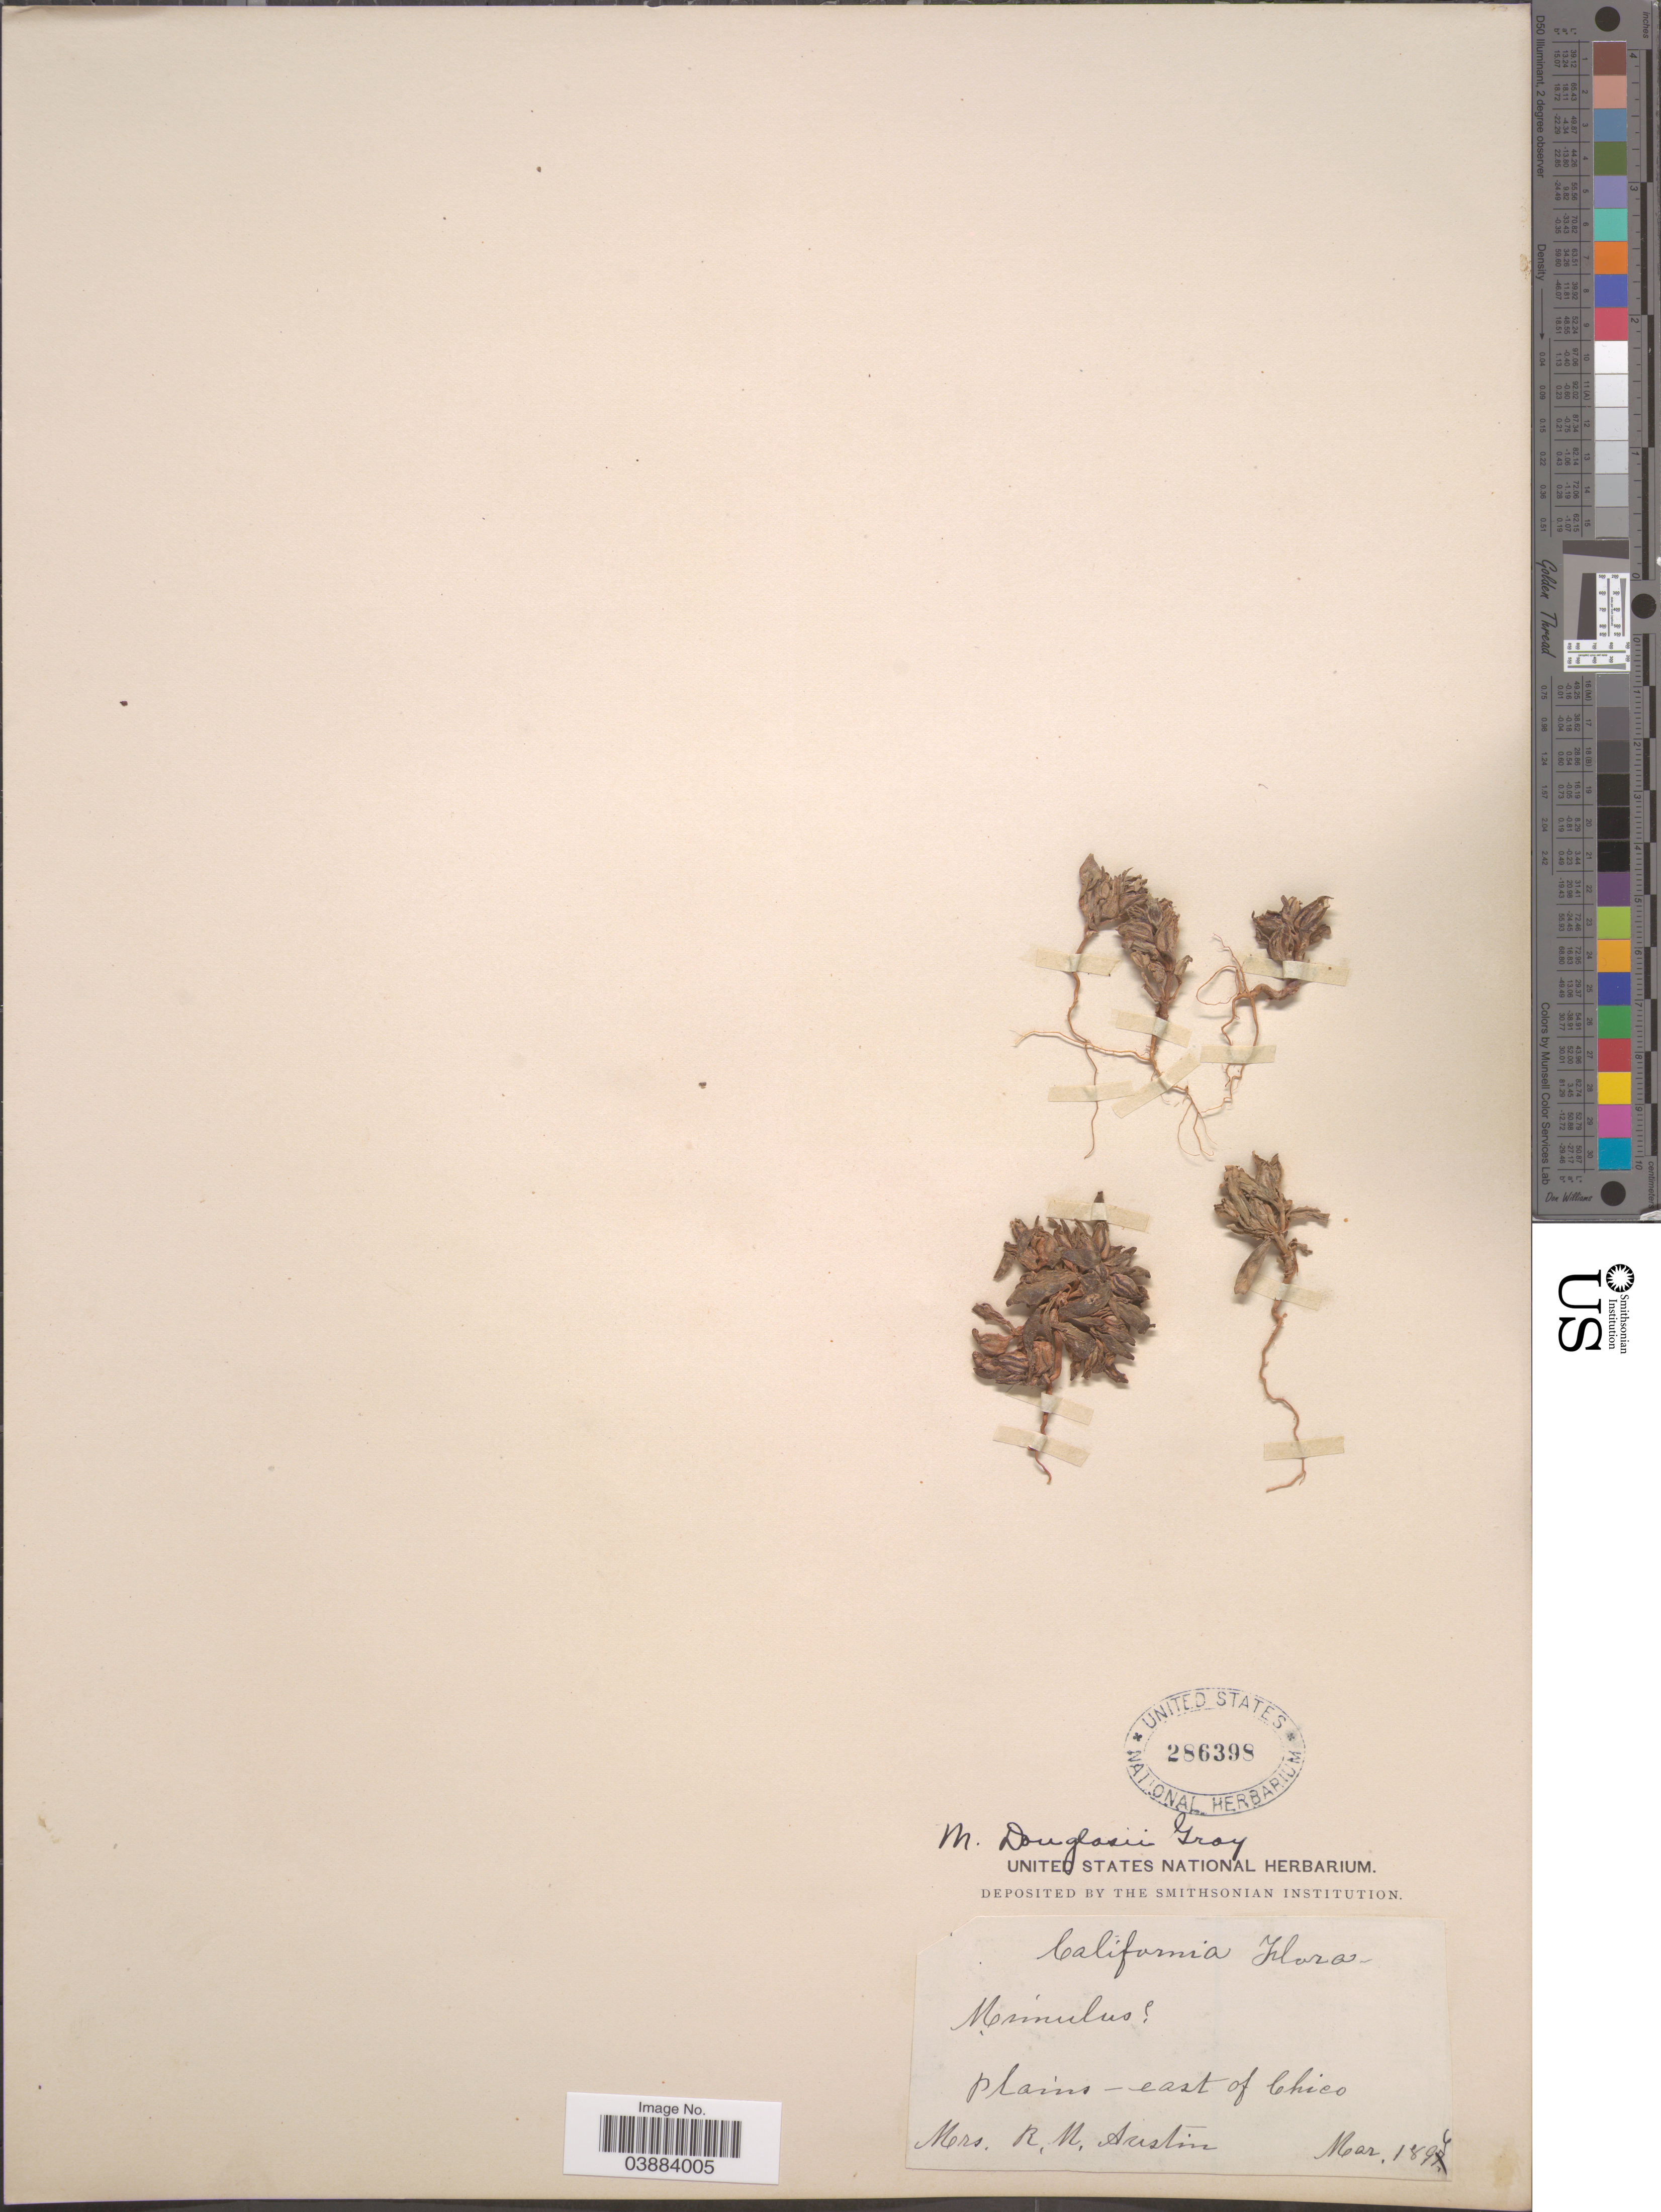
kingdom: Plantae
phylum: Tracheophyta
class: Magnoliopsida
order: Lamiales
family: Phrymaceae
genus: Eunanus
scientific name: Eunanus douglasii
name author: Benth.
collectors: R. Austin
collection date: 1896-03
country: United States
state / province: California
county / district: Butte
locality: Plains- east of Chico.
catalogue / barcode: US 286398